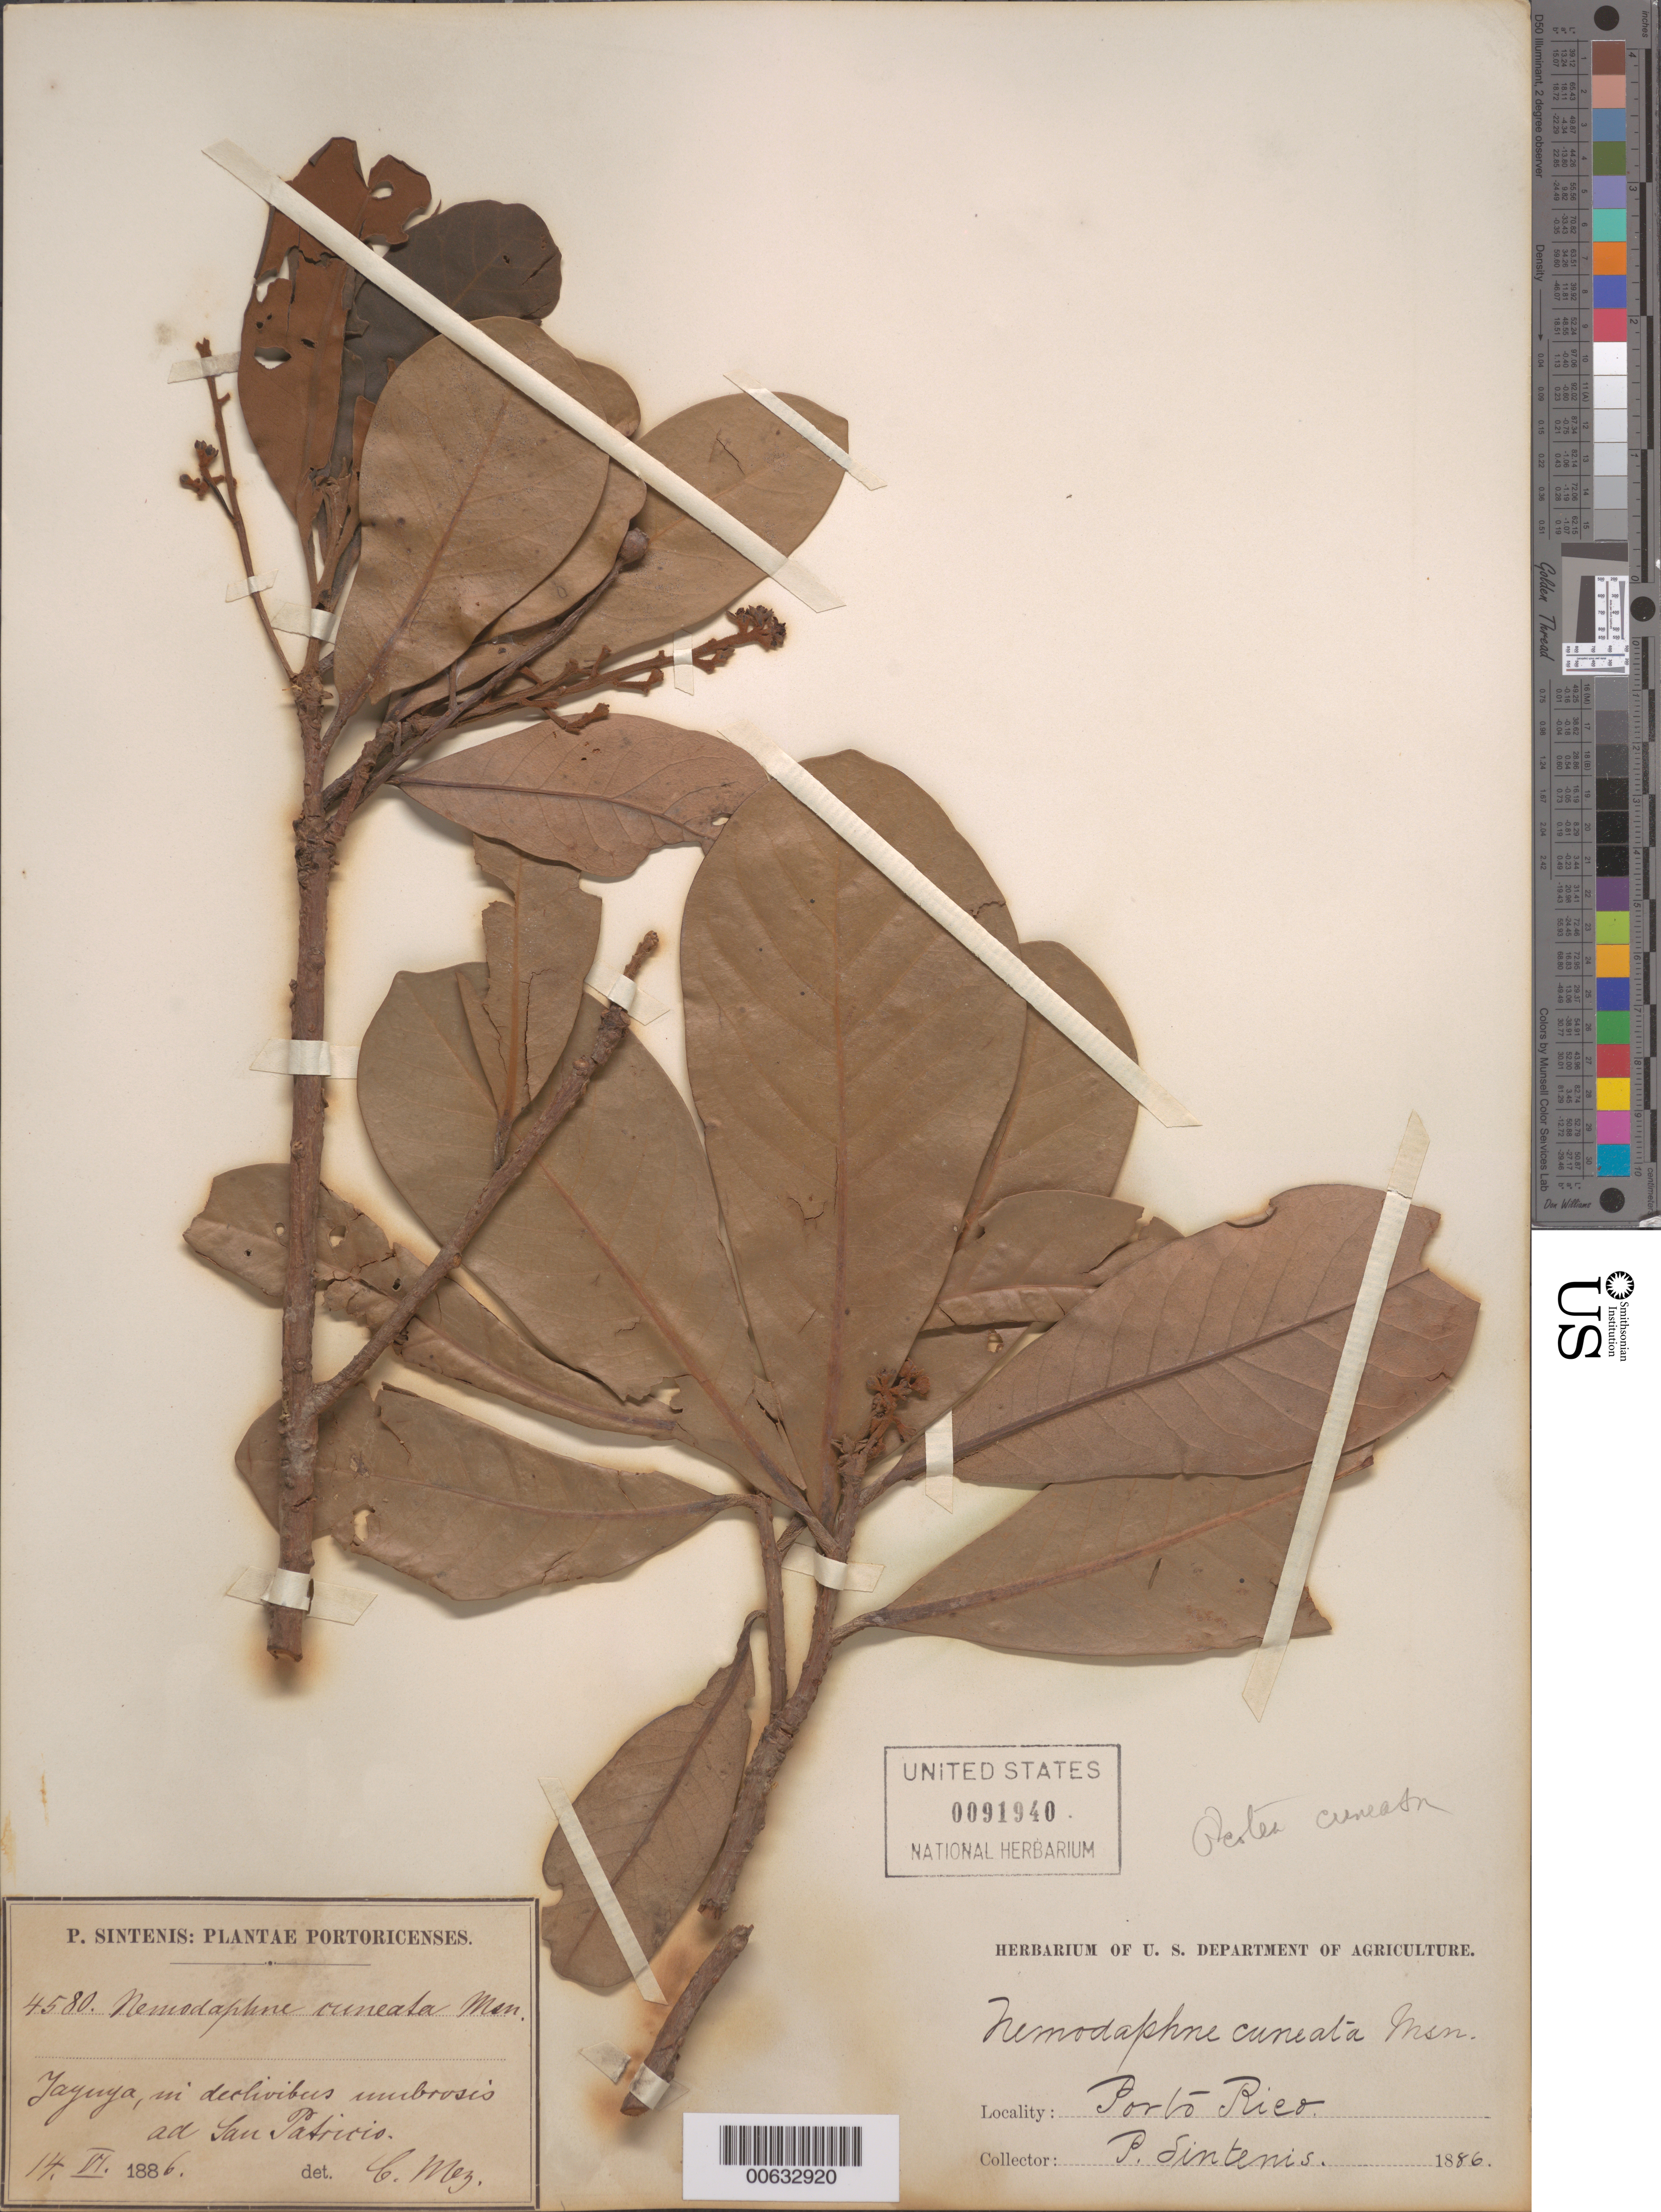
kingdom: Plantae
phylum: Tracheophyta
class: Magnoliopsida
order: Laurales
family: Lauraceae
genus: Ocotea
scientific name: Ocotea cuneata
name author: (Griseb.) M. Gómez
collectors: P. Sintenis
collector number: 4580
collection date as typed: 14 Jun 1886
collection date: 1886-06-14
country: Puerto Rico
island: Greater Antilles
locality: Jayuya, in declivibus umbrosis ad San Patricio.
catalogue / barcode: US 91940